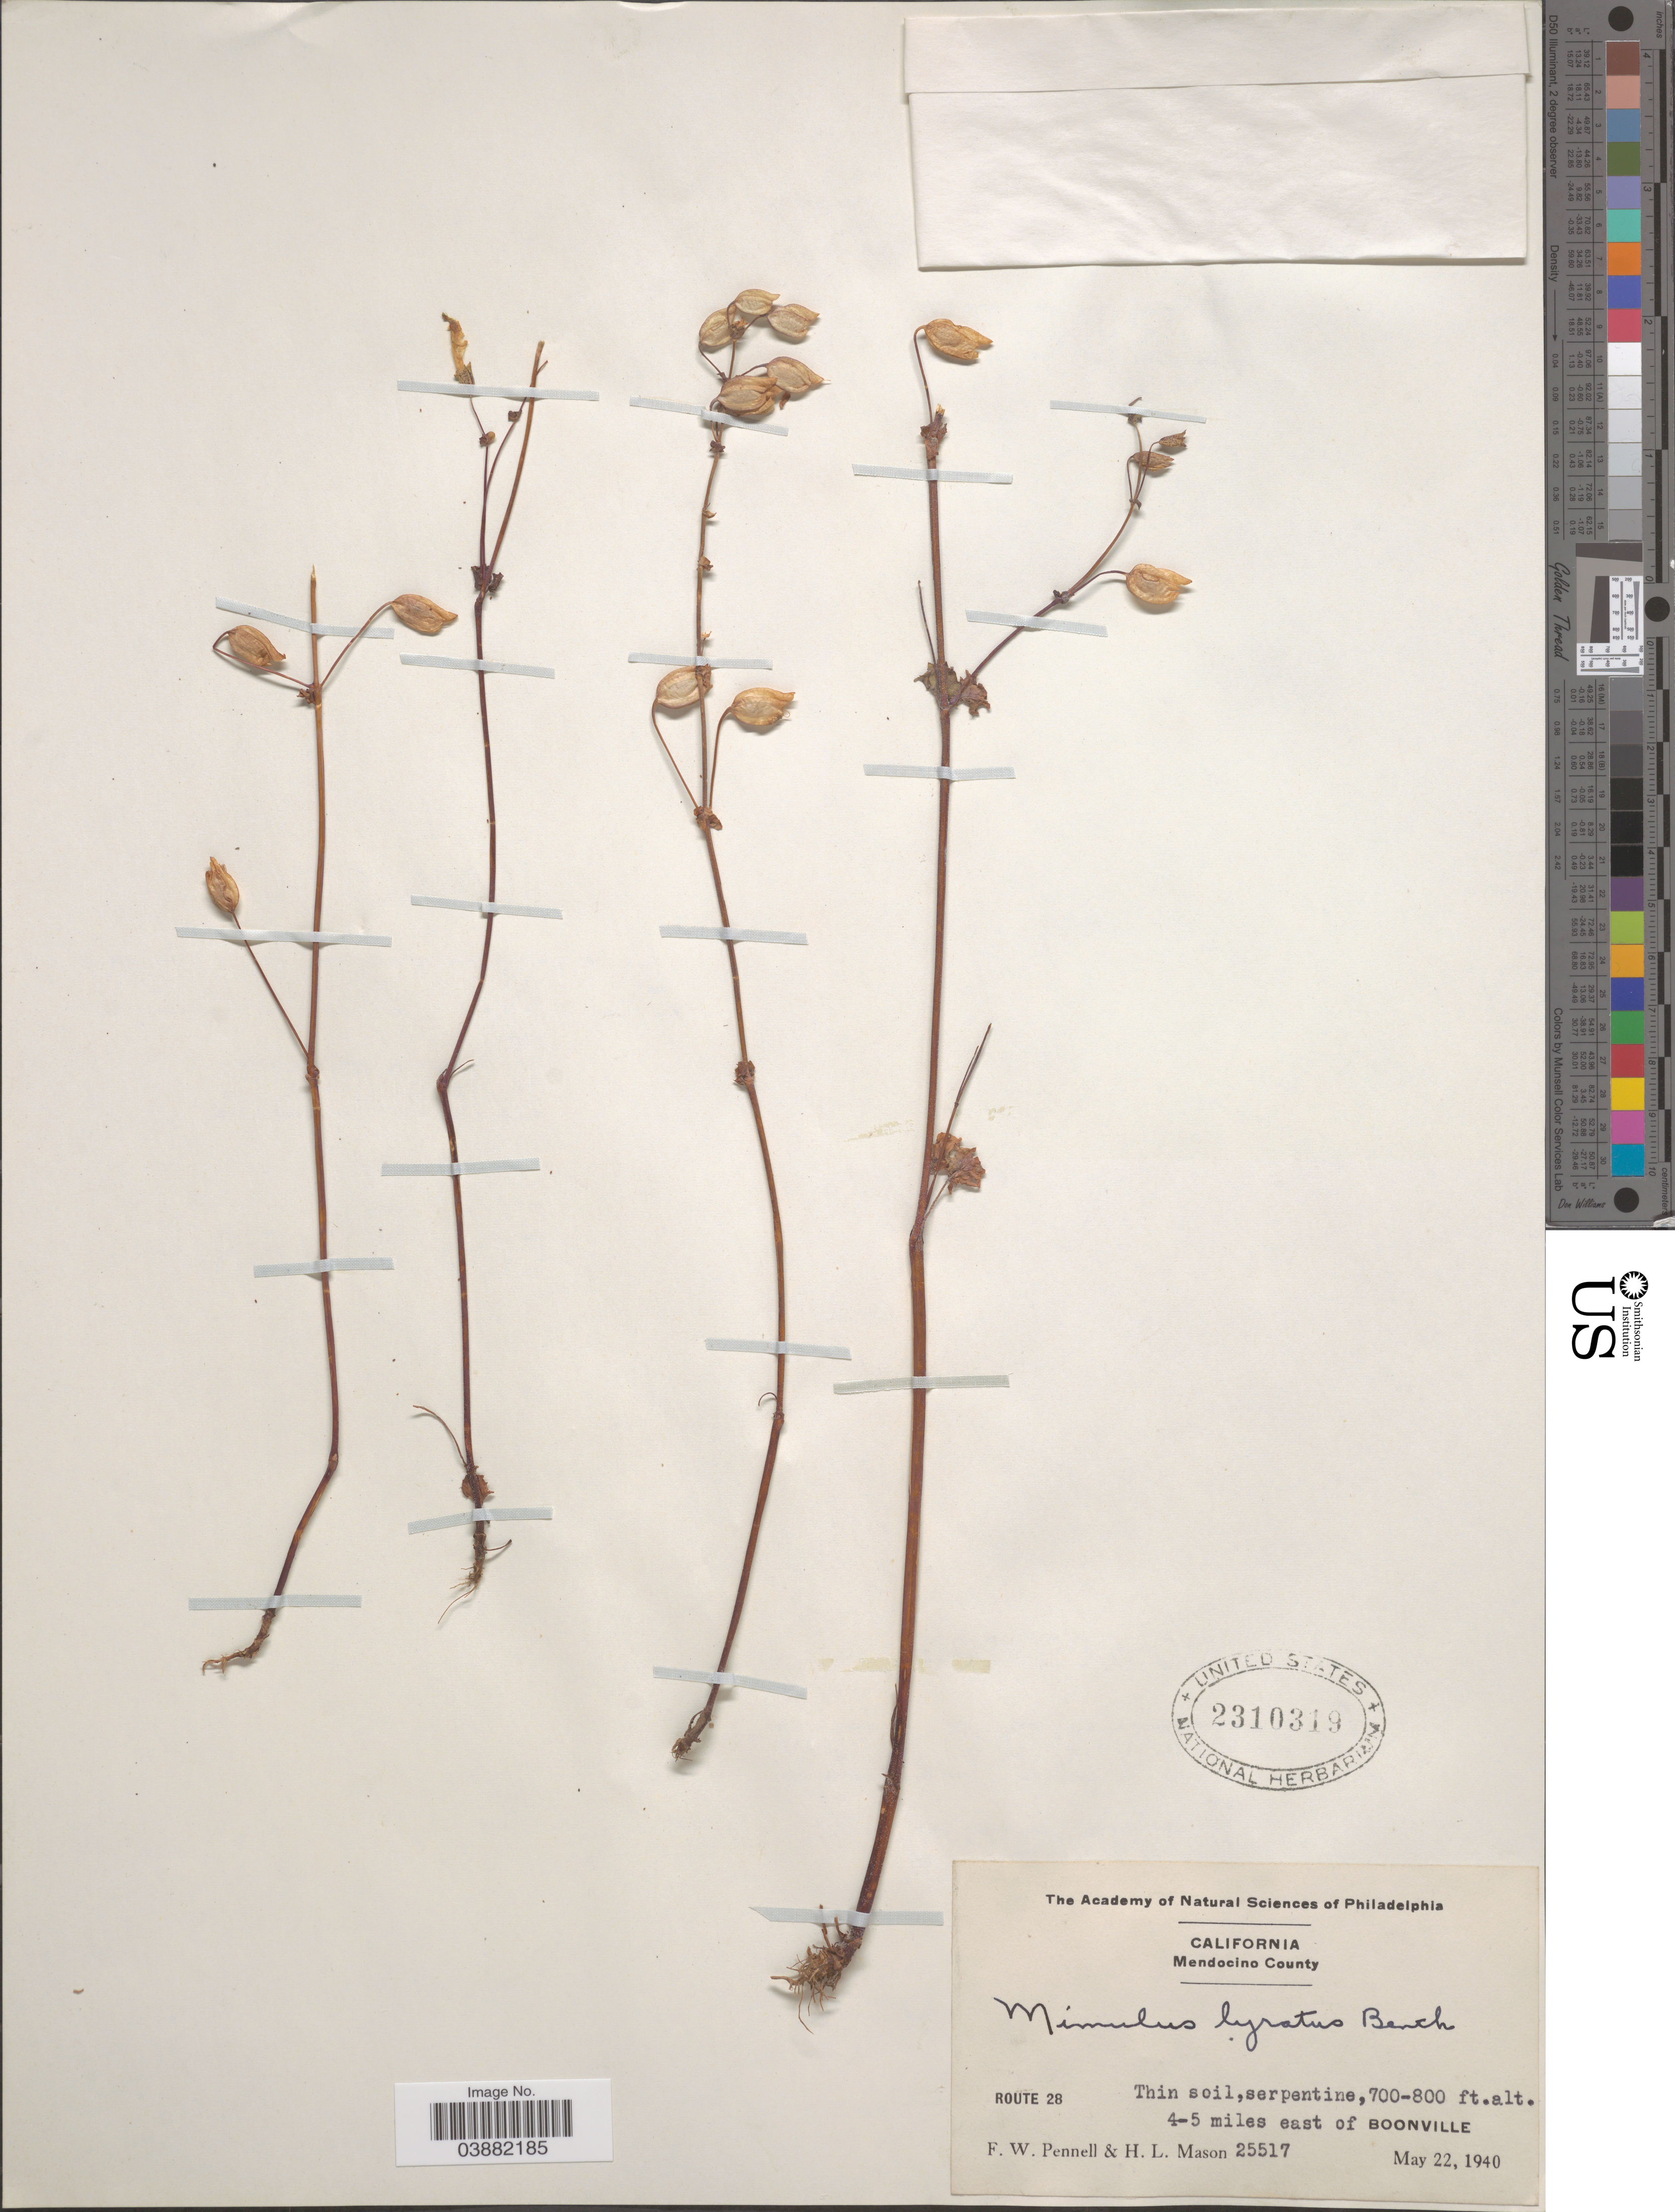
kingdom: Plantae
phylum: Tracheophyta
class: Magnoliopsida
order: Lamiales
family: Phrymaceae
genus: Mimulus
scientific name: Mimulus lyratus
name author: Benth.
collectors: F. W. Pennell & H. L. Mason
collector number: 25517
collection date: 1940-05-22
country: United States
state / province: California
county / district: Mendocino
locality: Mendocino County. Route 28. 4-5 miles east of Boonville.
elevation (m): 213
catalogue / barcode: US 2310319